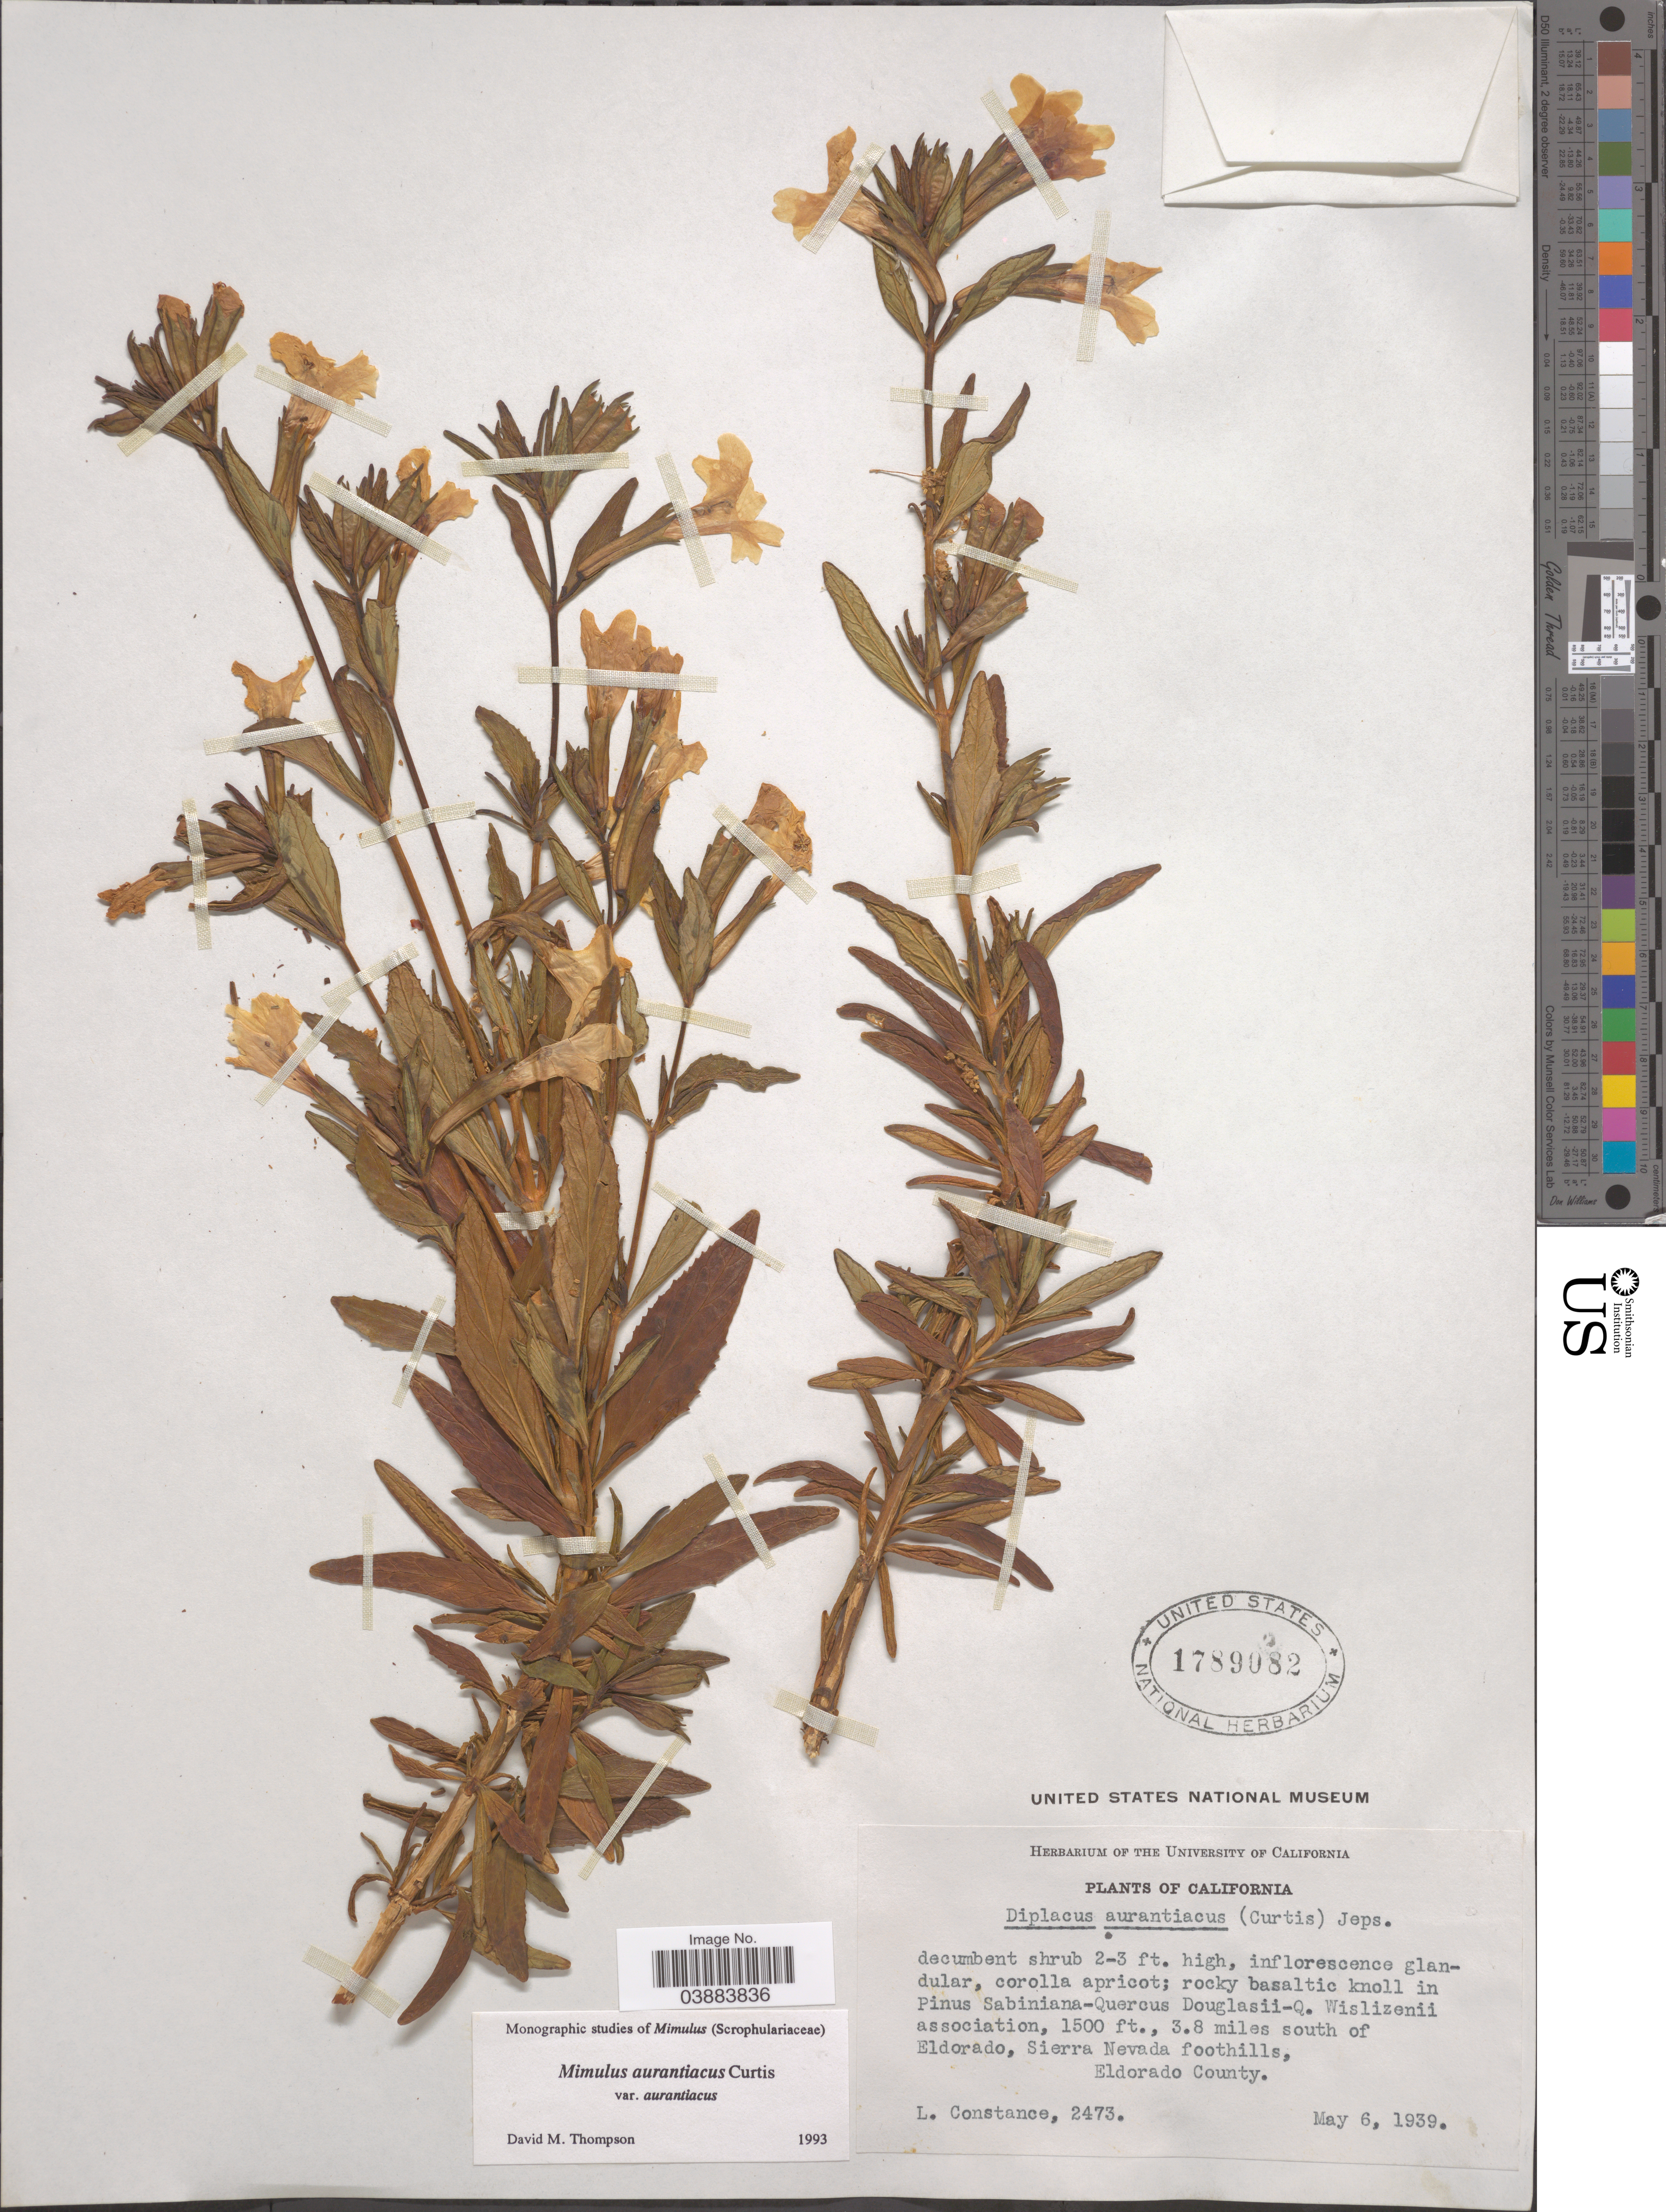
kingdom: Plantae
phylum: Tracheophyta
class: Magnoliopsida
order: Lamiales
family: Phrymaceae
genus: Diplacus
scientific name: Diplacus aurantiacus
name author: (Curtis) Jeps.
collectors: L. Constance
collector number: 2473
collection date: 1939-05-06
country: United States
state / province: California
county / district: El Dorado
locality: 3.8 miles south of Eldorado, Sierra Nevada foothills, Eldorado County.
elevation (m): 457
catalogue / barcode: US 1789082